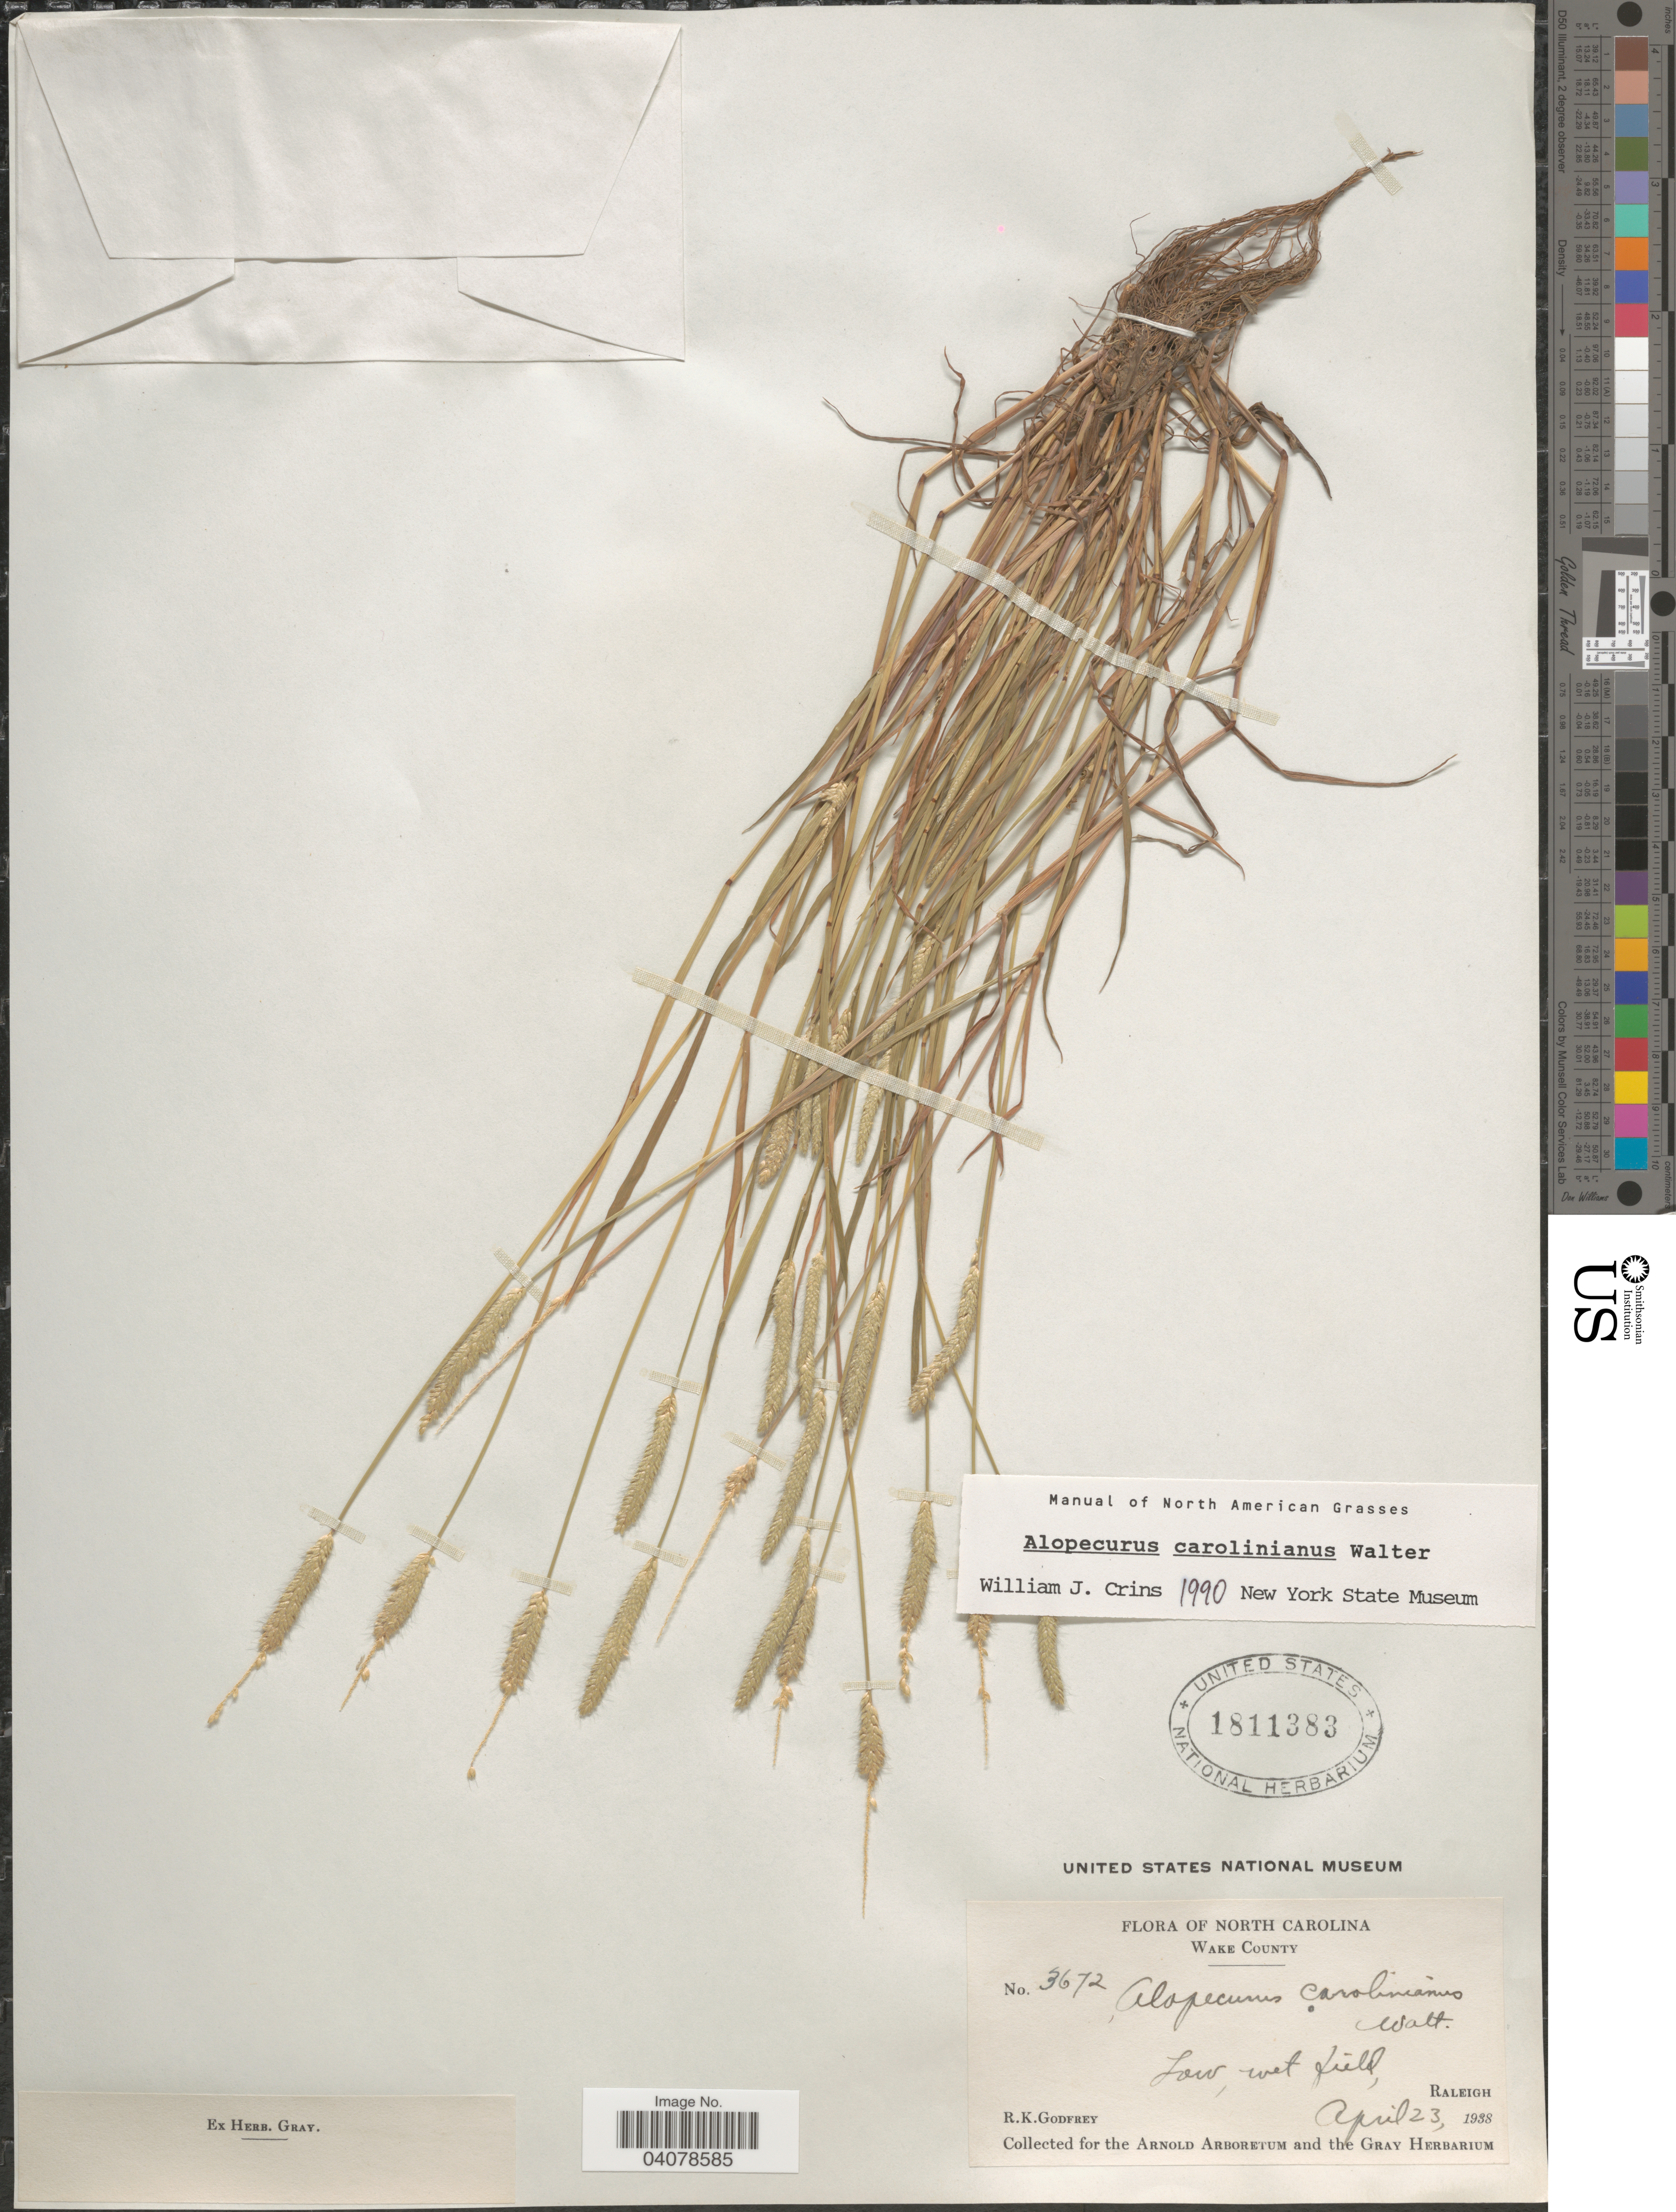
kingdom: Plantae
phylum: Tracheophyta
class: Liliopsida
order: Poales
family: Poaceae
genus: Alopecurus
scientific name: Alopecurus carolinianus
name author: Walter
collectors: R. K. Godfrey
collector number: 3672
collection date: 1938-04-23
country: United States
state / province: North Carolina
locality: Wake County. Low, wet field, Raleigh.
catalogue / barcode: US 1811383